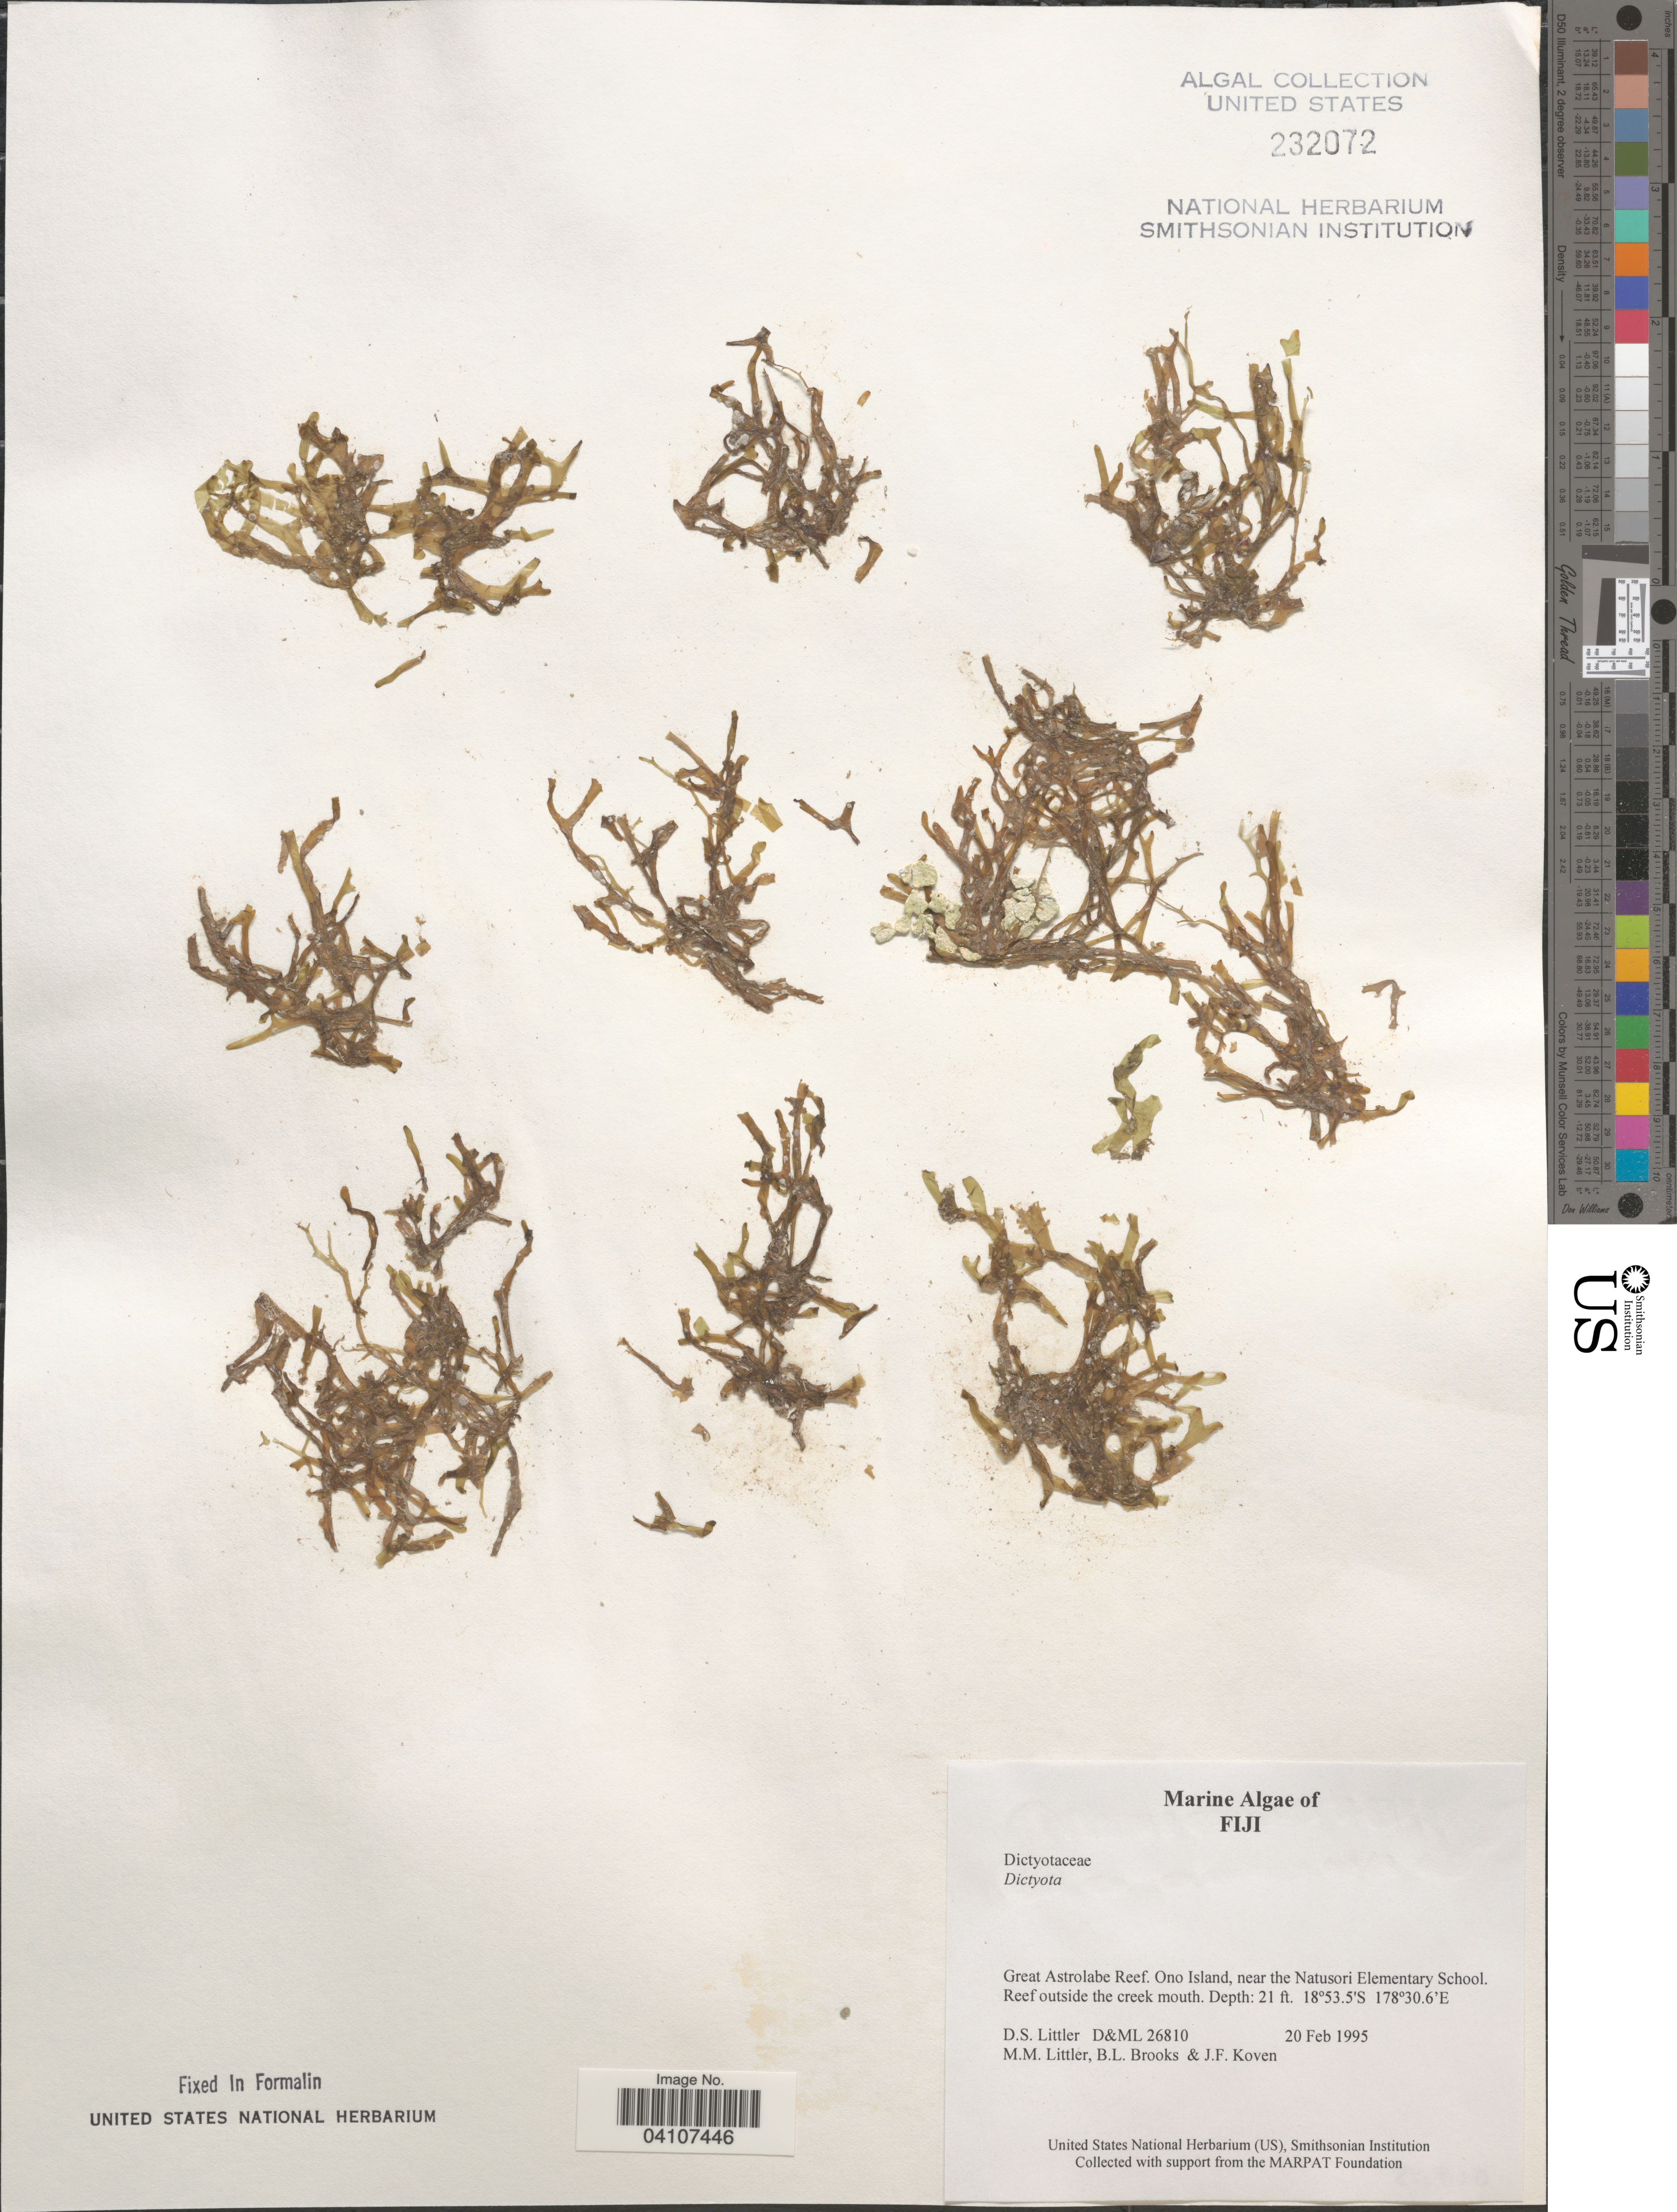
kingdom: Chromista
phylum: Ochrophyta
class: Phaeophyceae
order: Dictyotales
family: Dictyotaceae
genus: Dictyota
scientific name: Dictyota sp.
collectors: D. S. Littler, B. Brooks & J. Koven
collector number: D&ML 26810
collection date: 1995-02-20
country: Fiji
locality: Great Astrolabe Reef. Ono Island, near the Natasuri Elementary School. Reef outside the creek mouth.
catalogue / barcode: US 232072